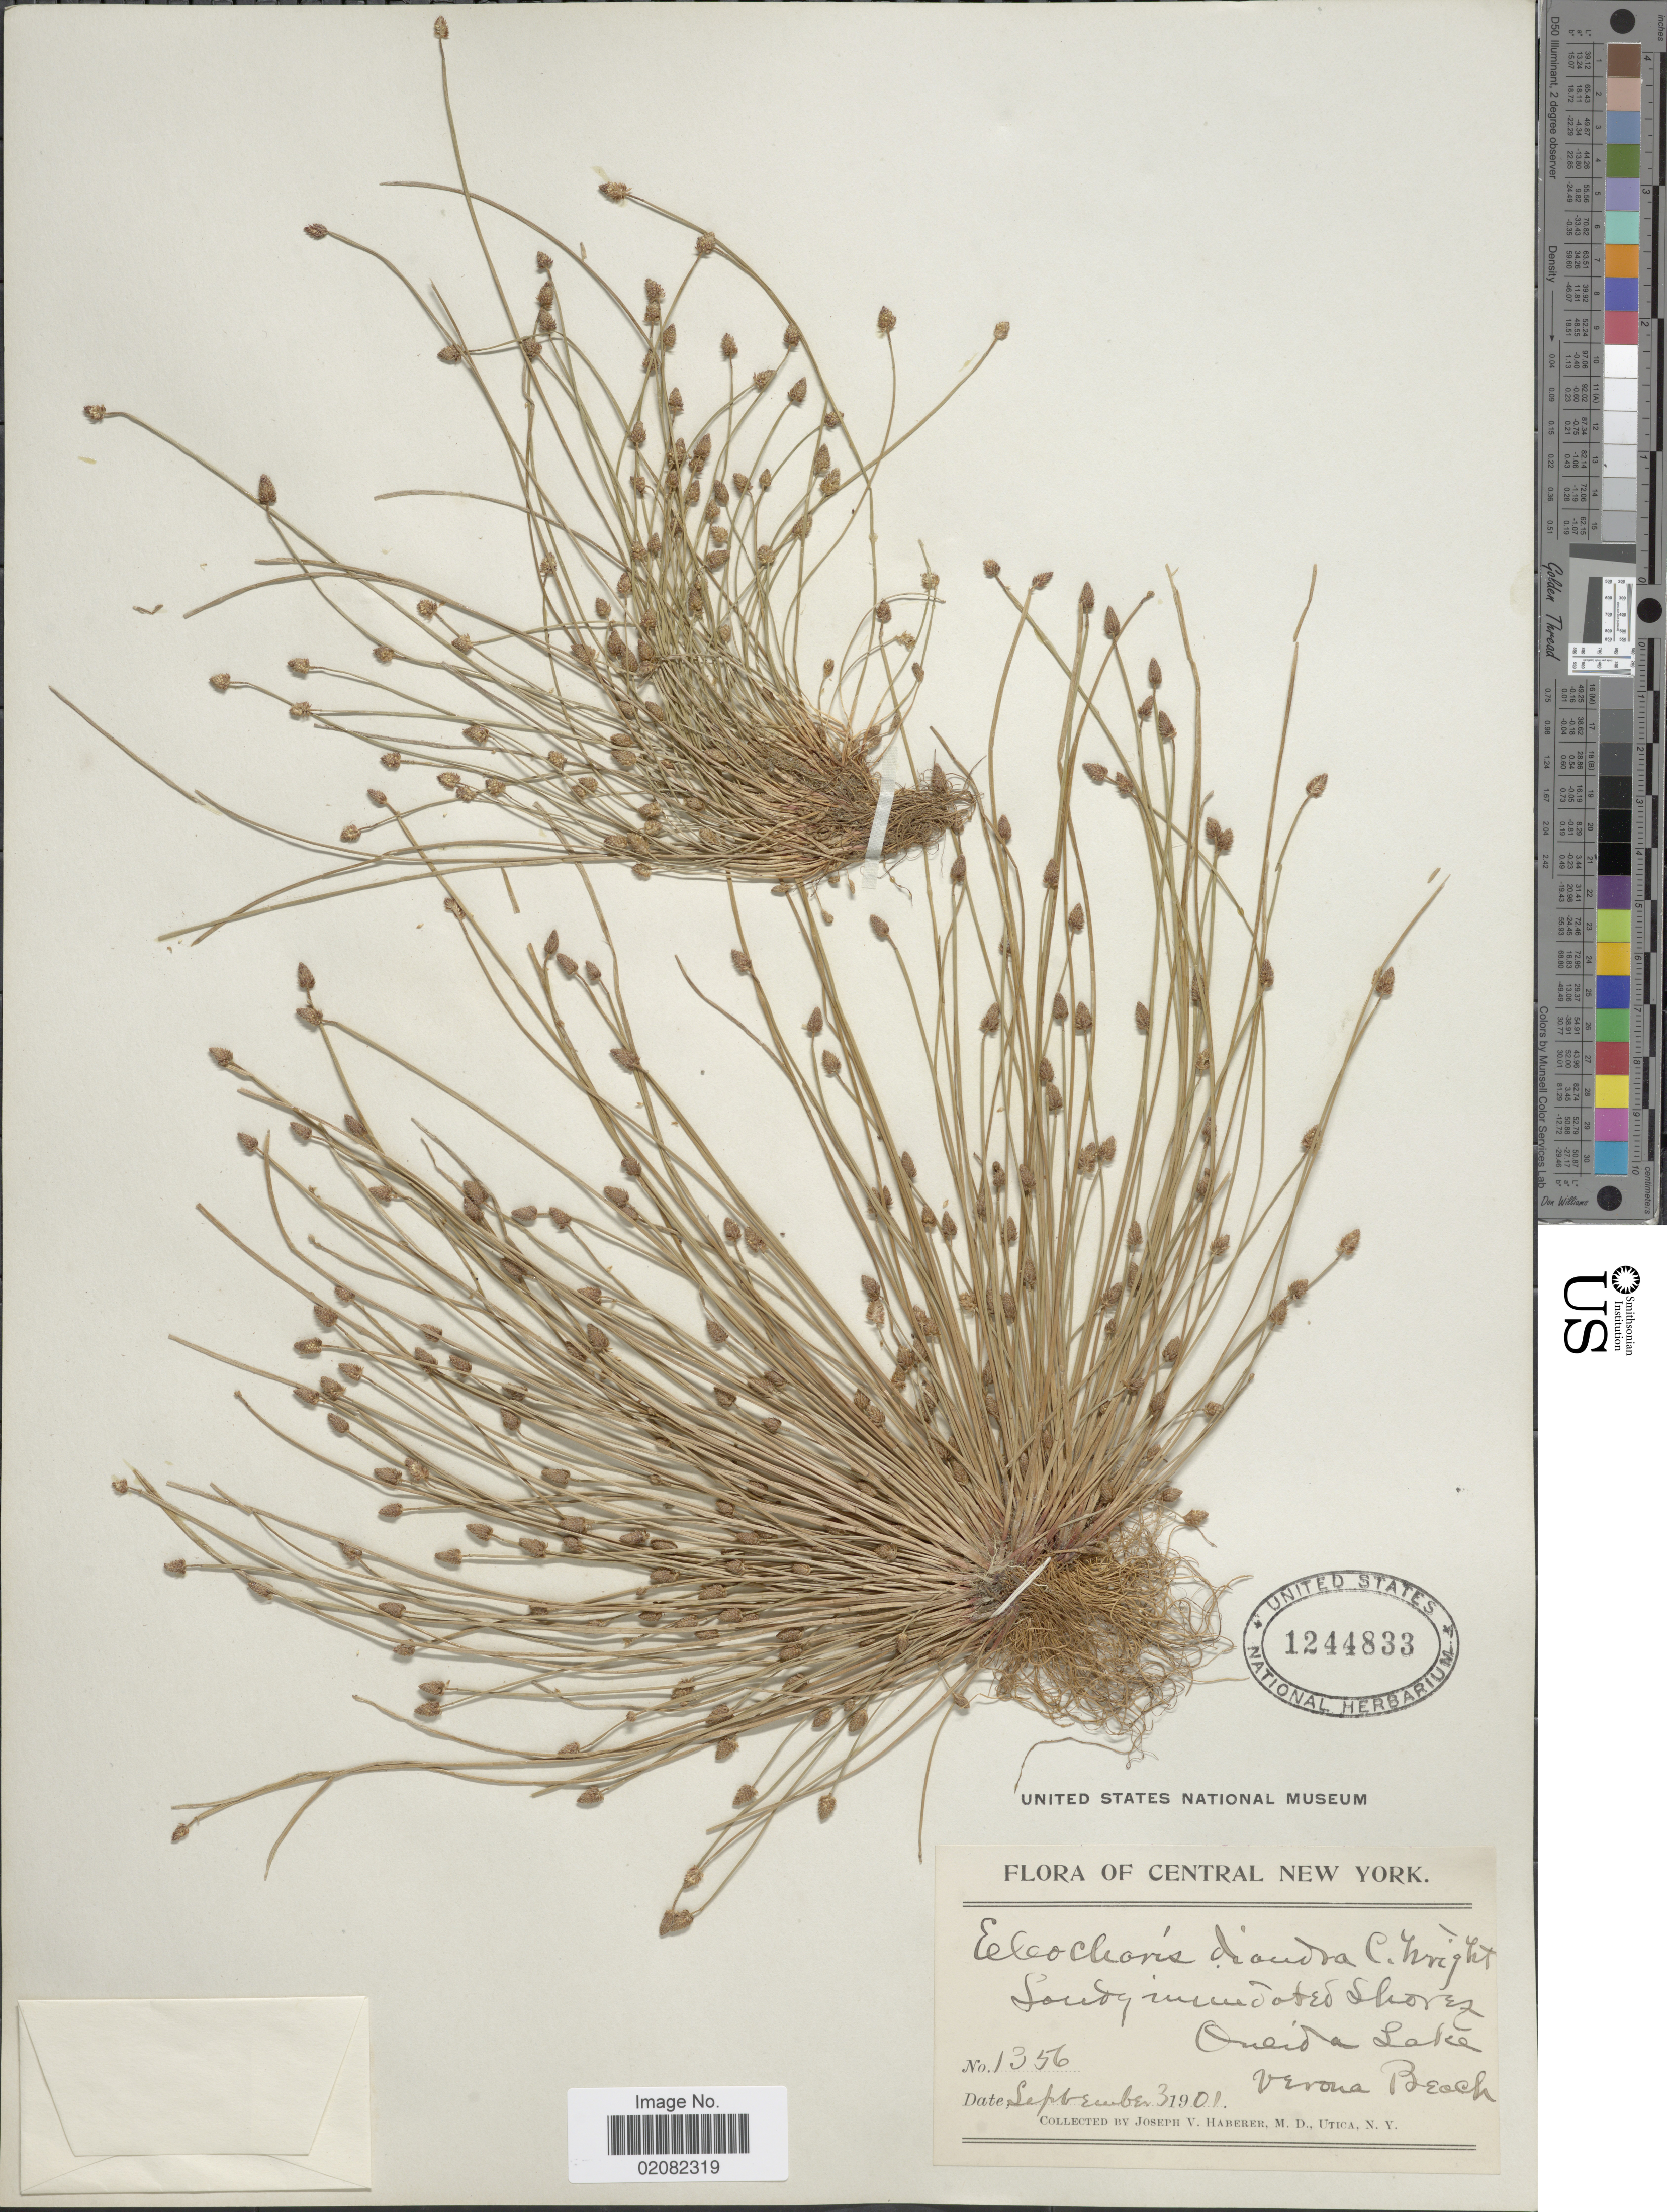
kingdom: Plantae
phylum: Tracheophyta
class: Liliopsida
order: Poales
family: Cyperaceae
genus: Eleocharis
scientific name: Eleocharis diandra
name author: C. Wright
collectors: J. V. Haberer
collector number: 1356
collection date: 1901-09-03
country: United States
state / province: New York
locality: Central New York, Oneida Lake, Verona Beach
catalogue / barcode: US 1244833